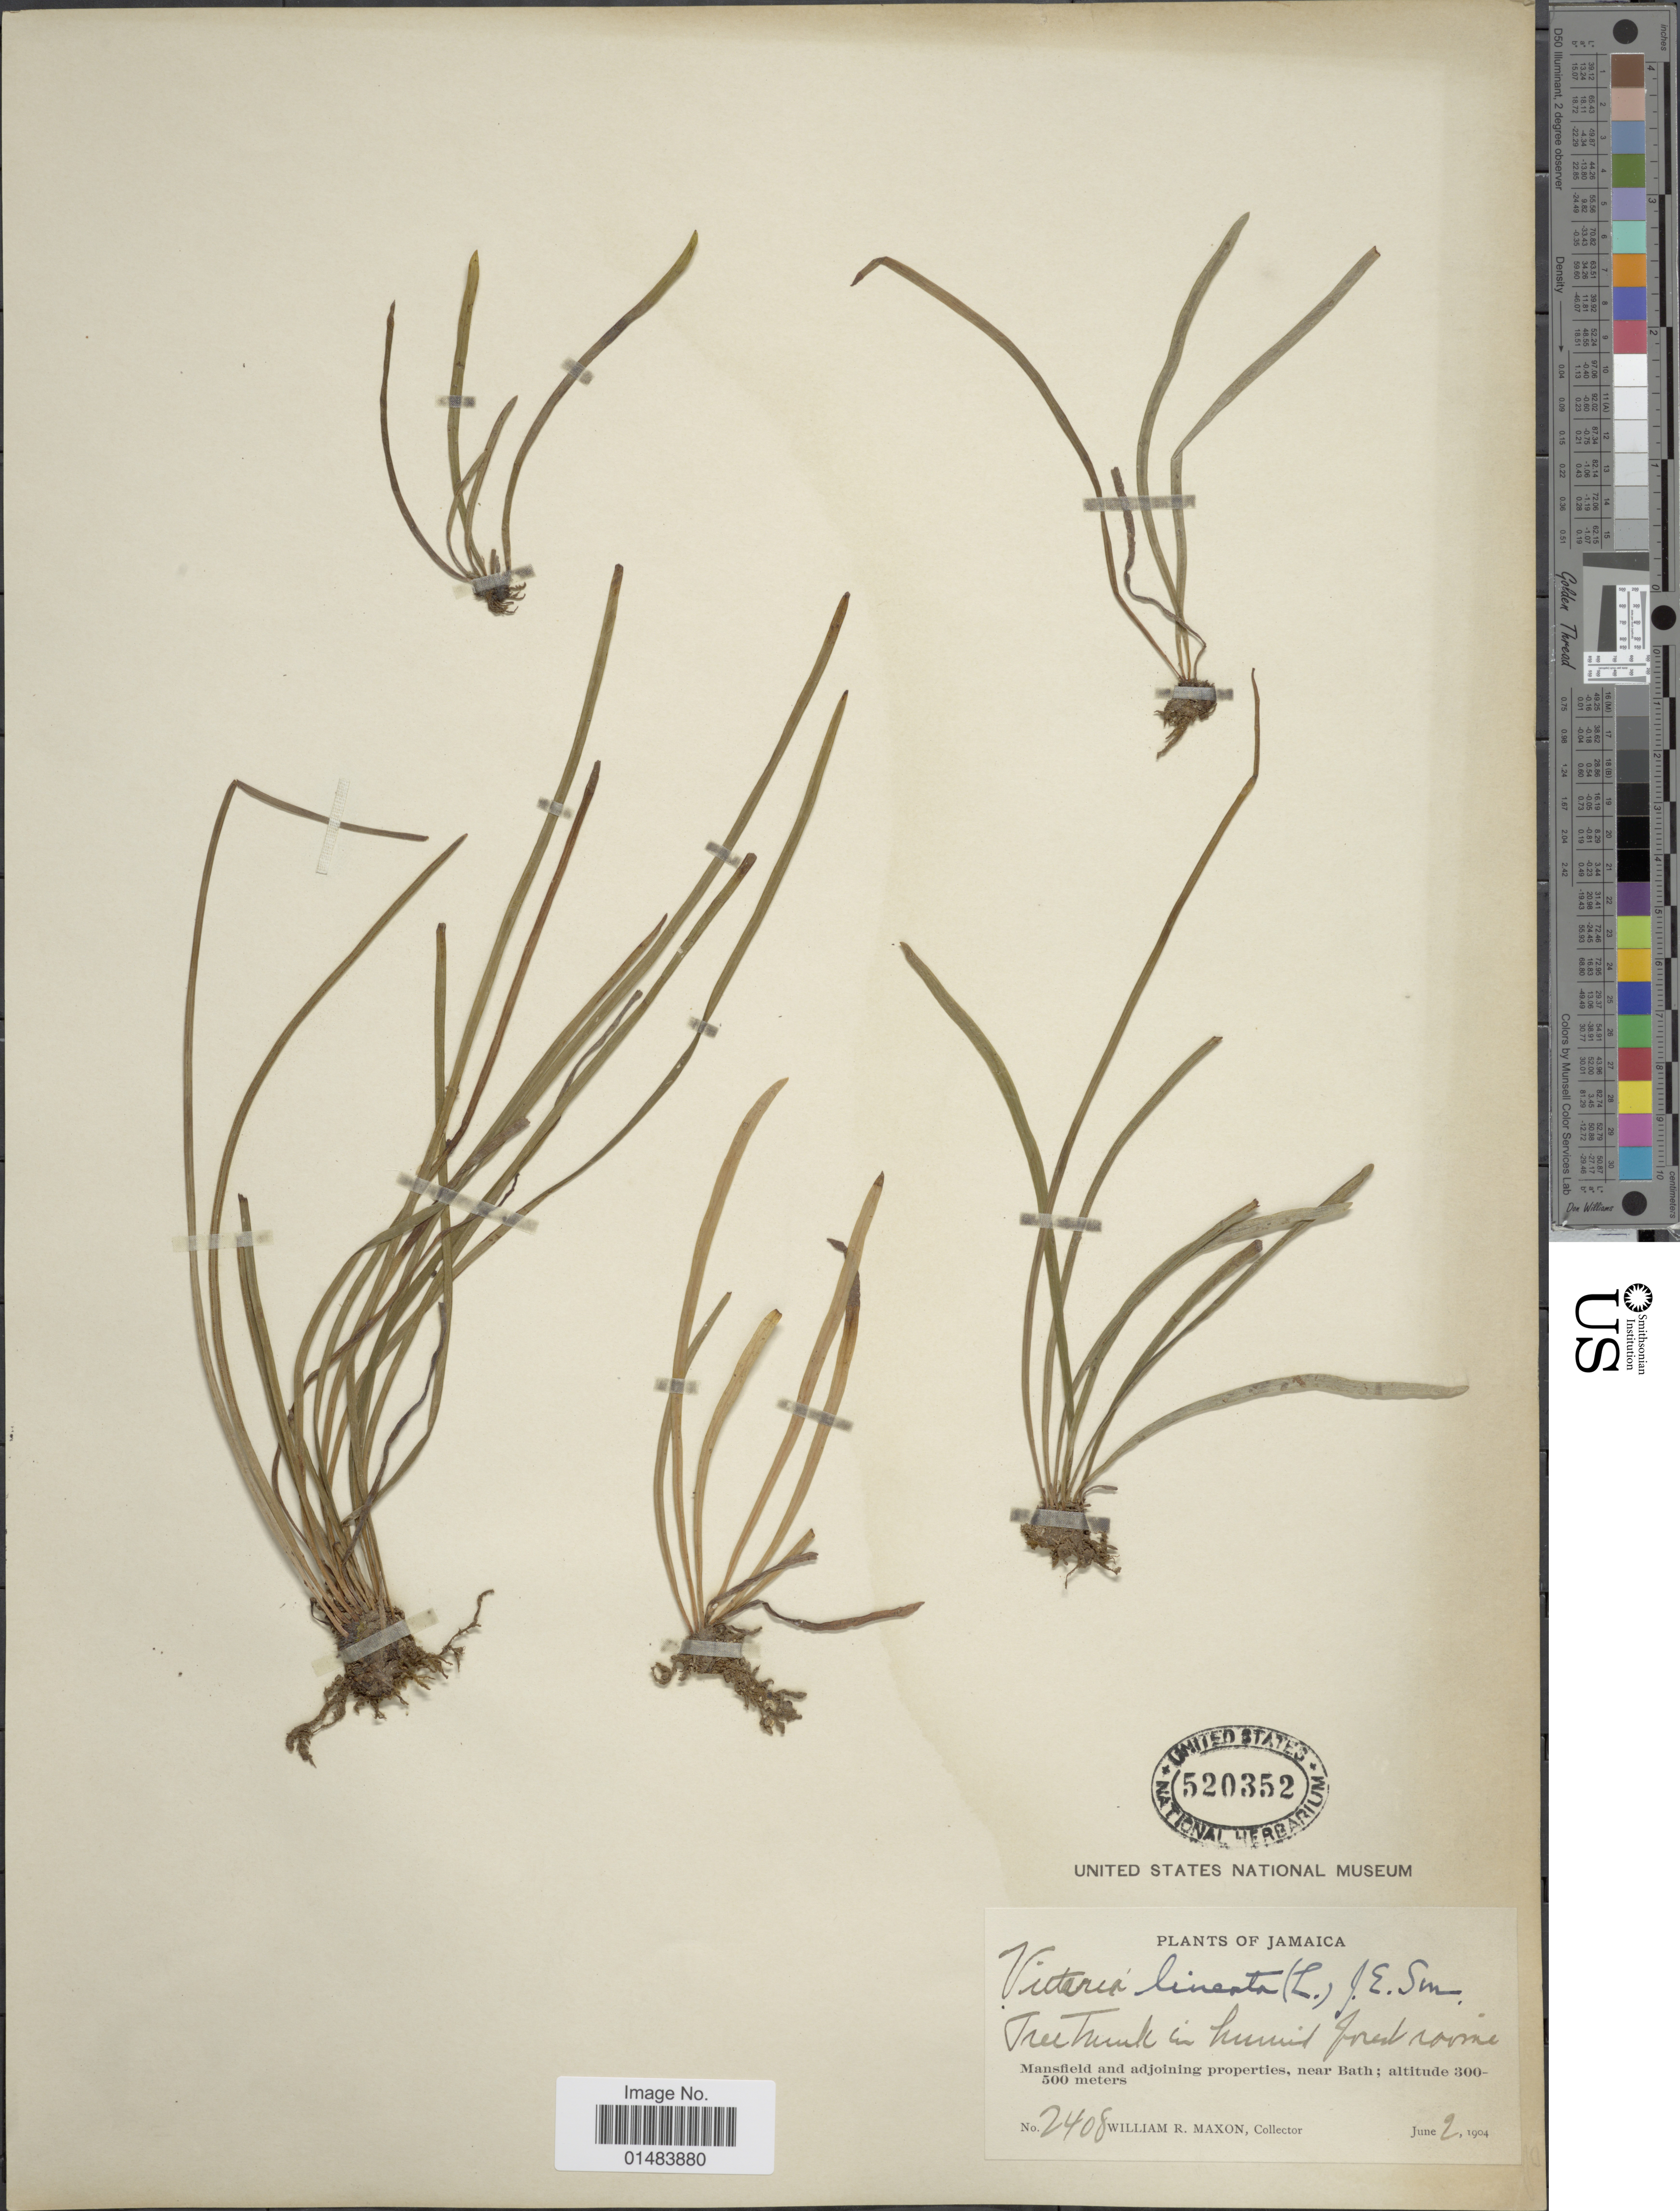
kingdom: Plantae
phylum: Tracheophyta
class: Polypodiopsida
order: Polypodiales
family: Pteridaceae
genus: Vittaria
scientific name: Vittaria lineata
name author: (L.) Sm.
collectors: W. R. Maxon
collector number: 2408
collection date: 1904-06-02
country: Jamaica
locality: Jamaica, Mansfield and adjoining properties, near Bath.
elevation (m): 300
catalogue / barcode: US 520352